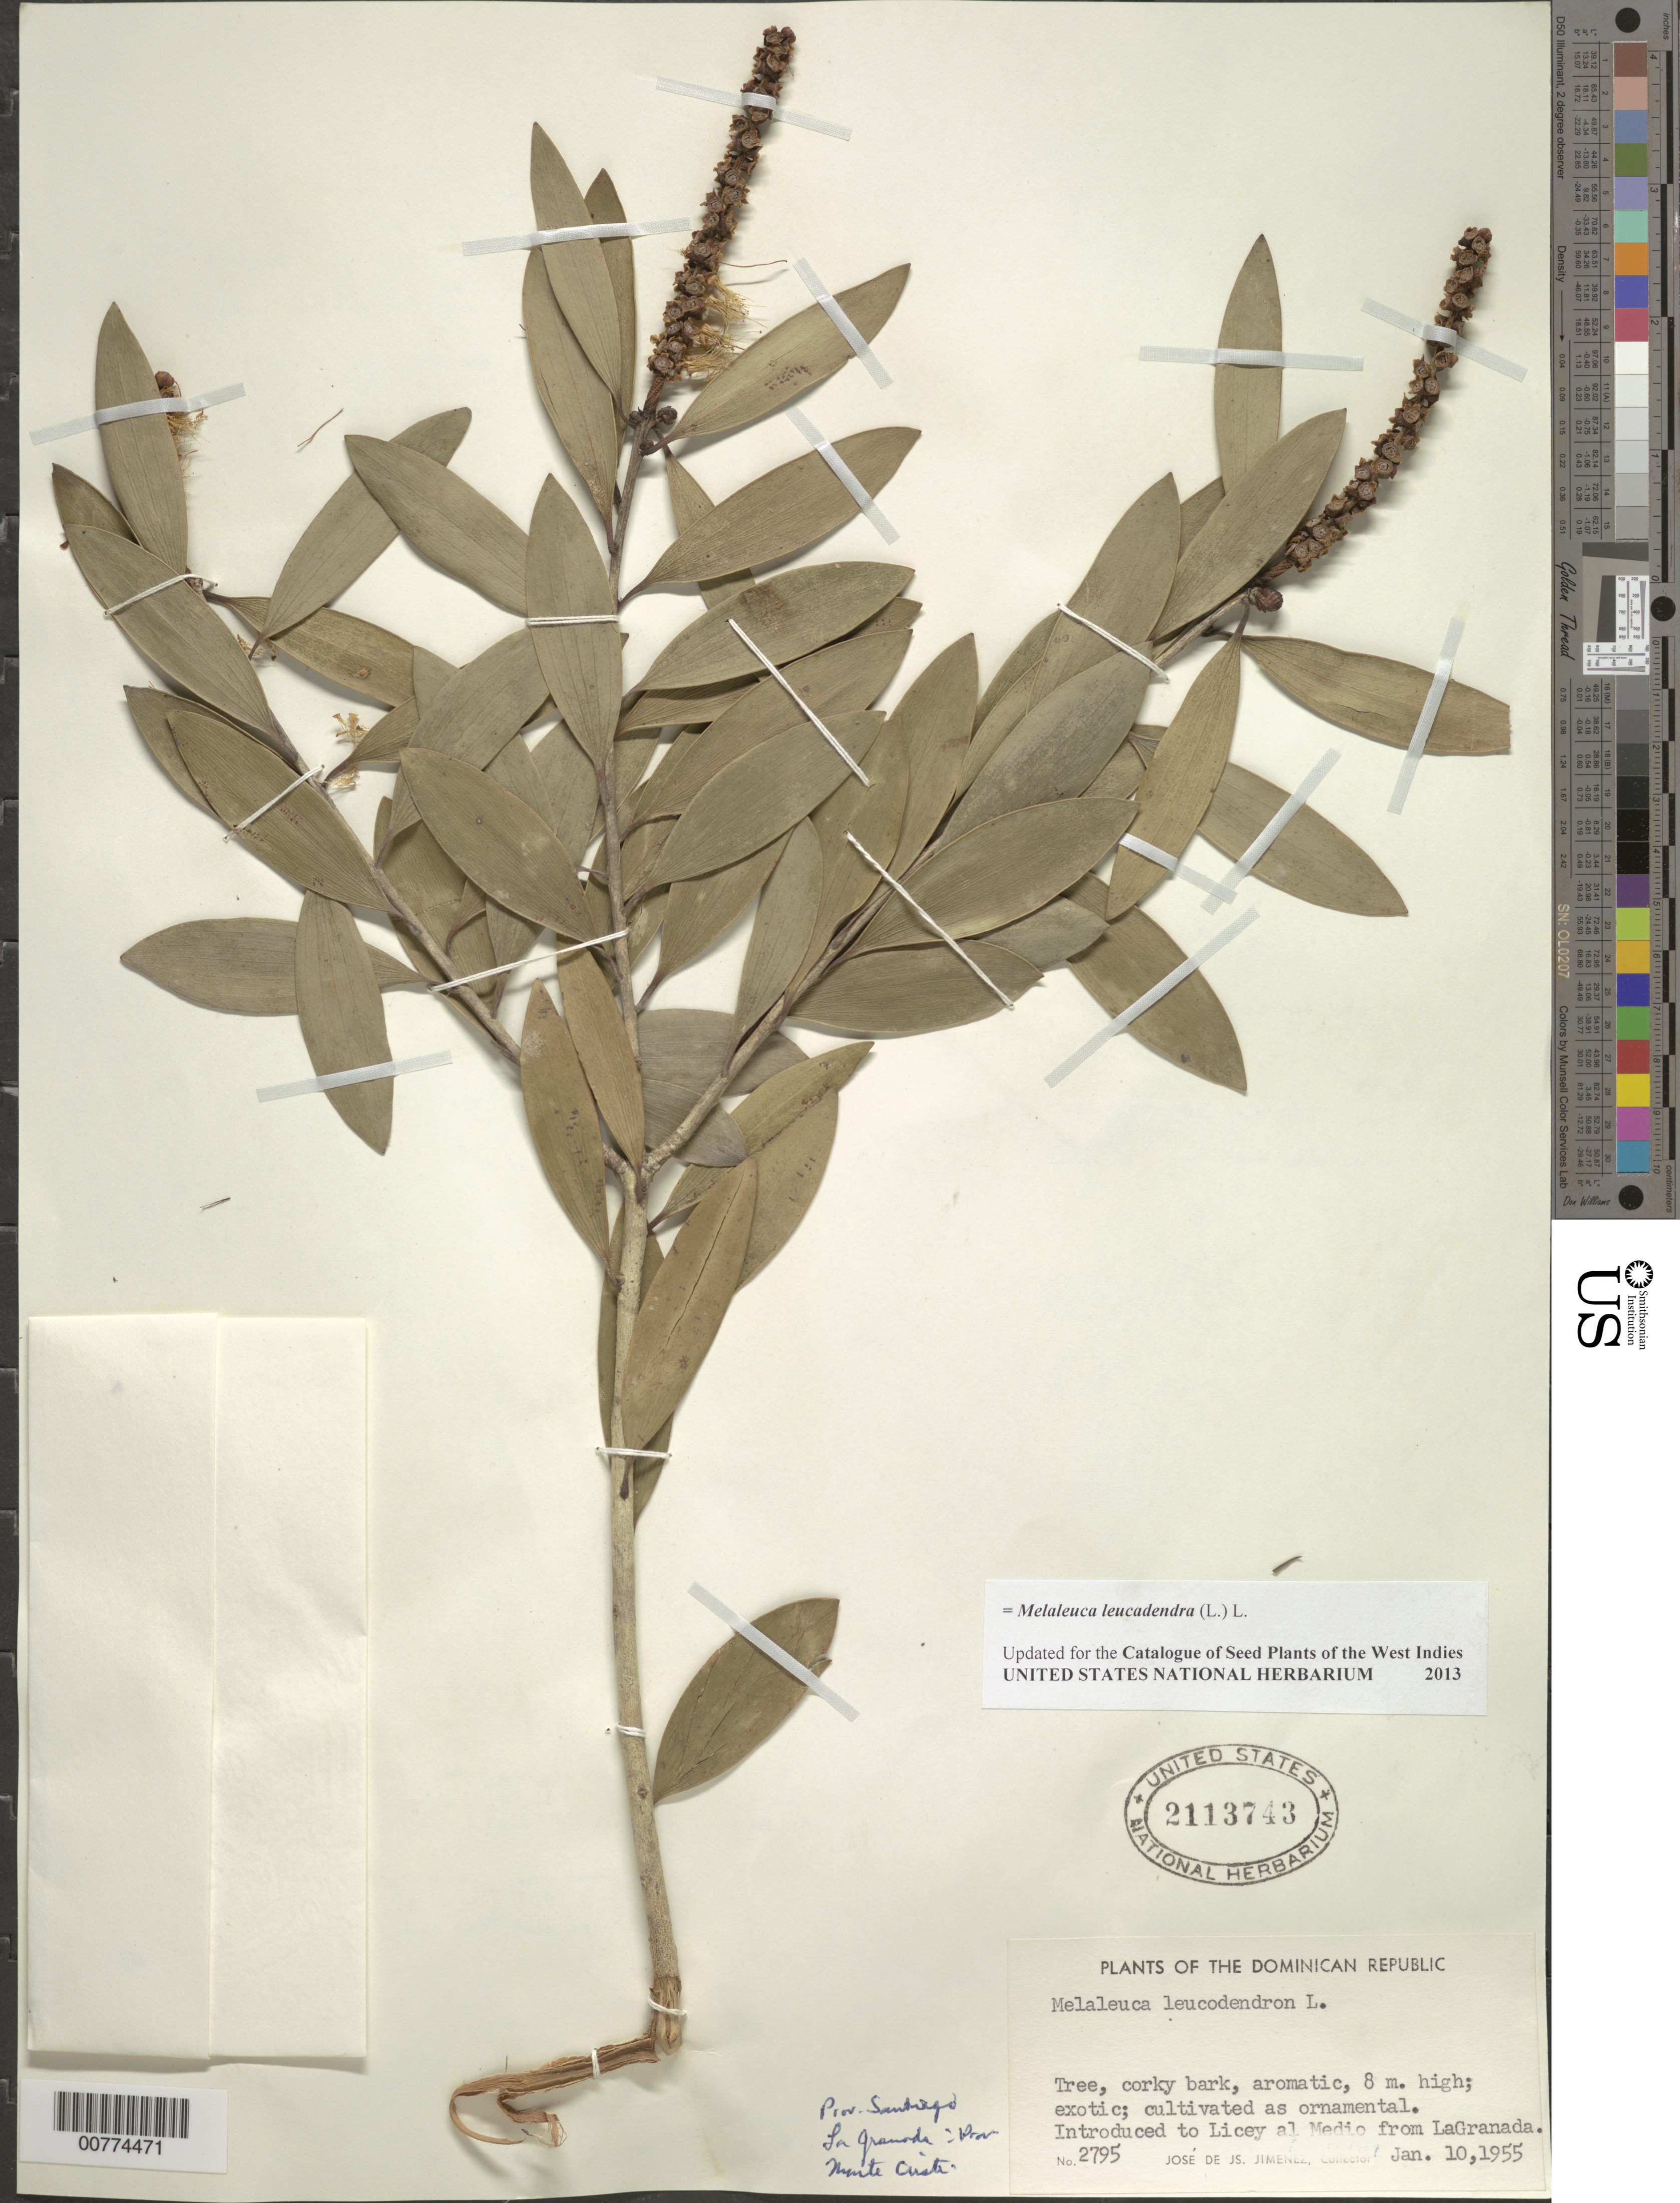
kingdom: Plantae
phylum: Tracheophyta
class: Magnoliopsida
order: Myrtales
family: Myrtaceae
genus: Melaleuca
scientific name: Melaleuca leucadendra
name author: (L.) L.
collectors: J. J. Jiménez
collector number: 2795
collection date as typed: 10 Jan 1955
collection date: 1955-01-10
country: Dominican Republic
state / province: Santiago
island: Hispaniola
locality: La Granada.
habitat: Exotic.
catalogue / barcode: US 2113743